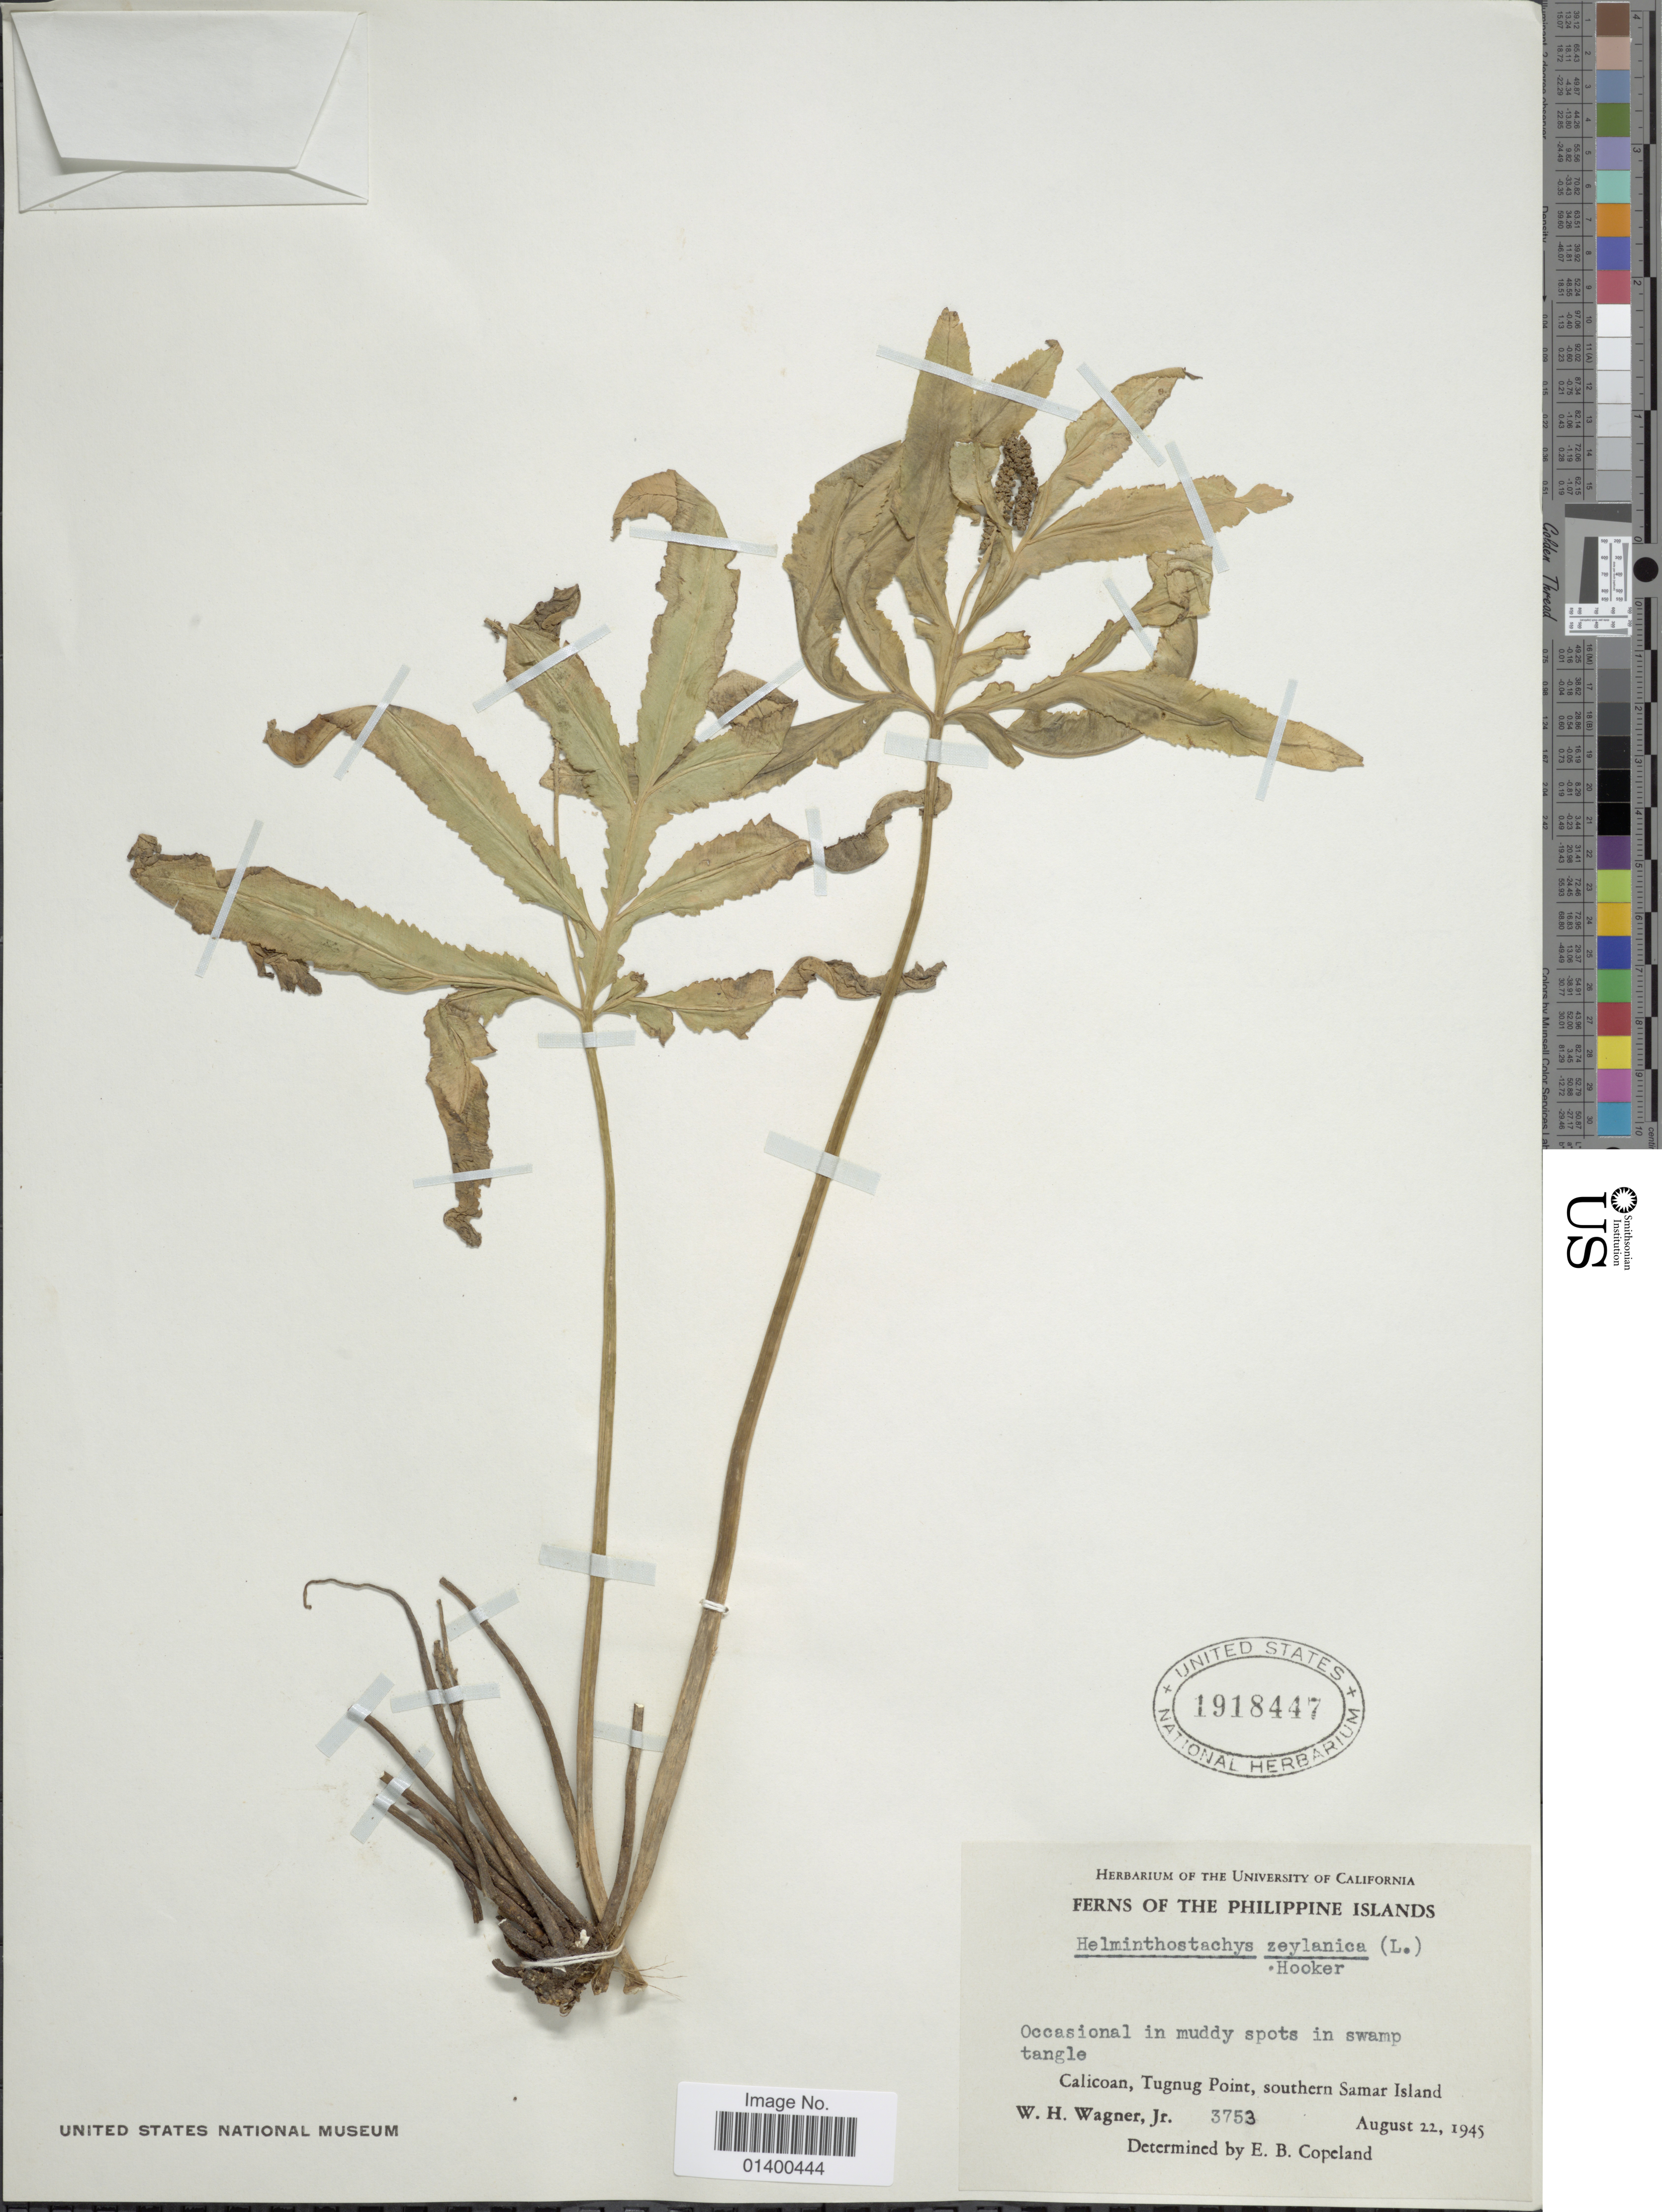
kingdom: Plantae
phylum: Tracheophyta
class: Polypodiopsida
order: Ophioglossales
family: Ophioglossaceae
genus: Helminthostachys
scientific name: Helminthostachys zeylanica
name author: (L.) Hook.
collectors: W. H. Wagner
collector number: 3753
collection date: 1945-08-22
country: Philippines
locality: Calicoan, Tugnug Point, southern Samar Island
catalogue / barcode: US 1918447